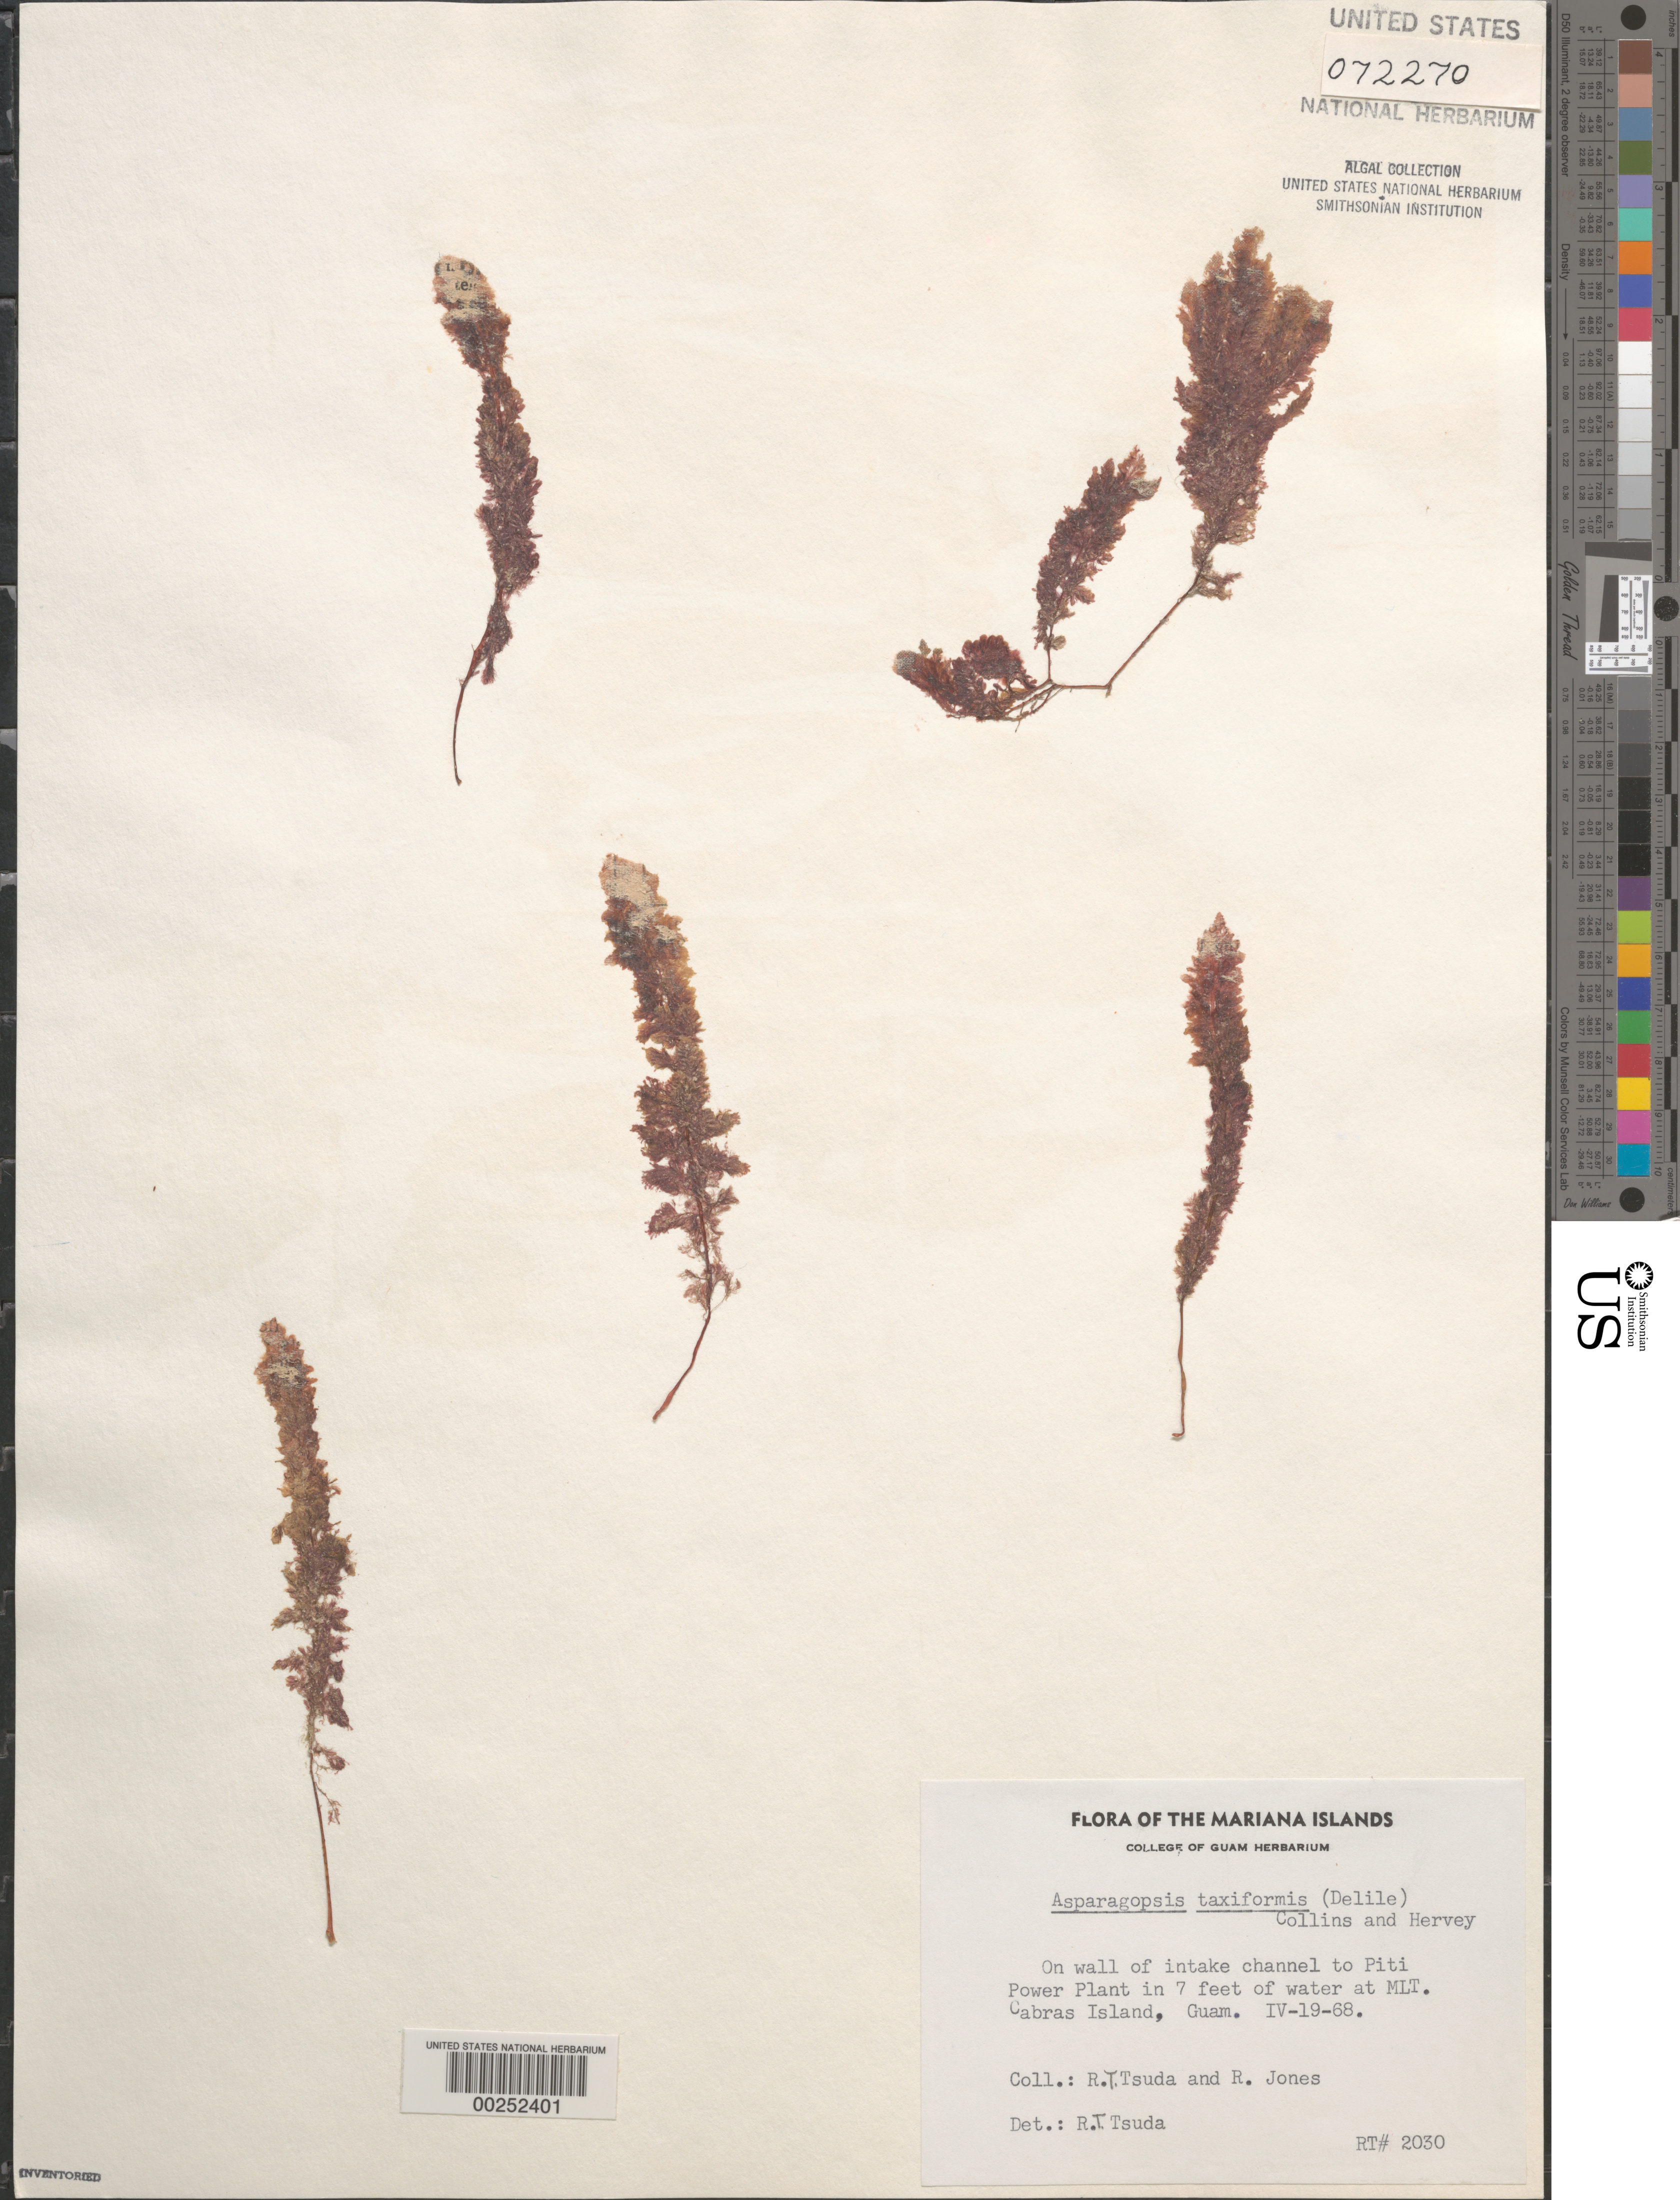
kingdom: Plantae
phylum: Rhodophyta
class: Florideophyceae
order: Bonnemaisoniales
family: Bonnemaisoniaceae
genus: Asparagopsis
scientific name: Asparagopsis taxiformis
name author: (Delile) Trevis.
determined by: Tsuda, R. T.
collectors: R. Tsuda & R. Jones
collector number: Rt 2030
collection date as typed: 19 Apr 1968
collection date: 1968-04-19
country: Guam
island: Cabras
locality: Piti power plant intake channel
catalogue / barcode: US 72270